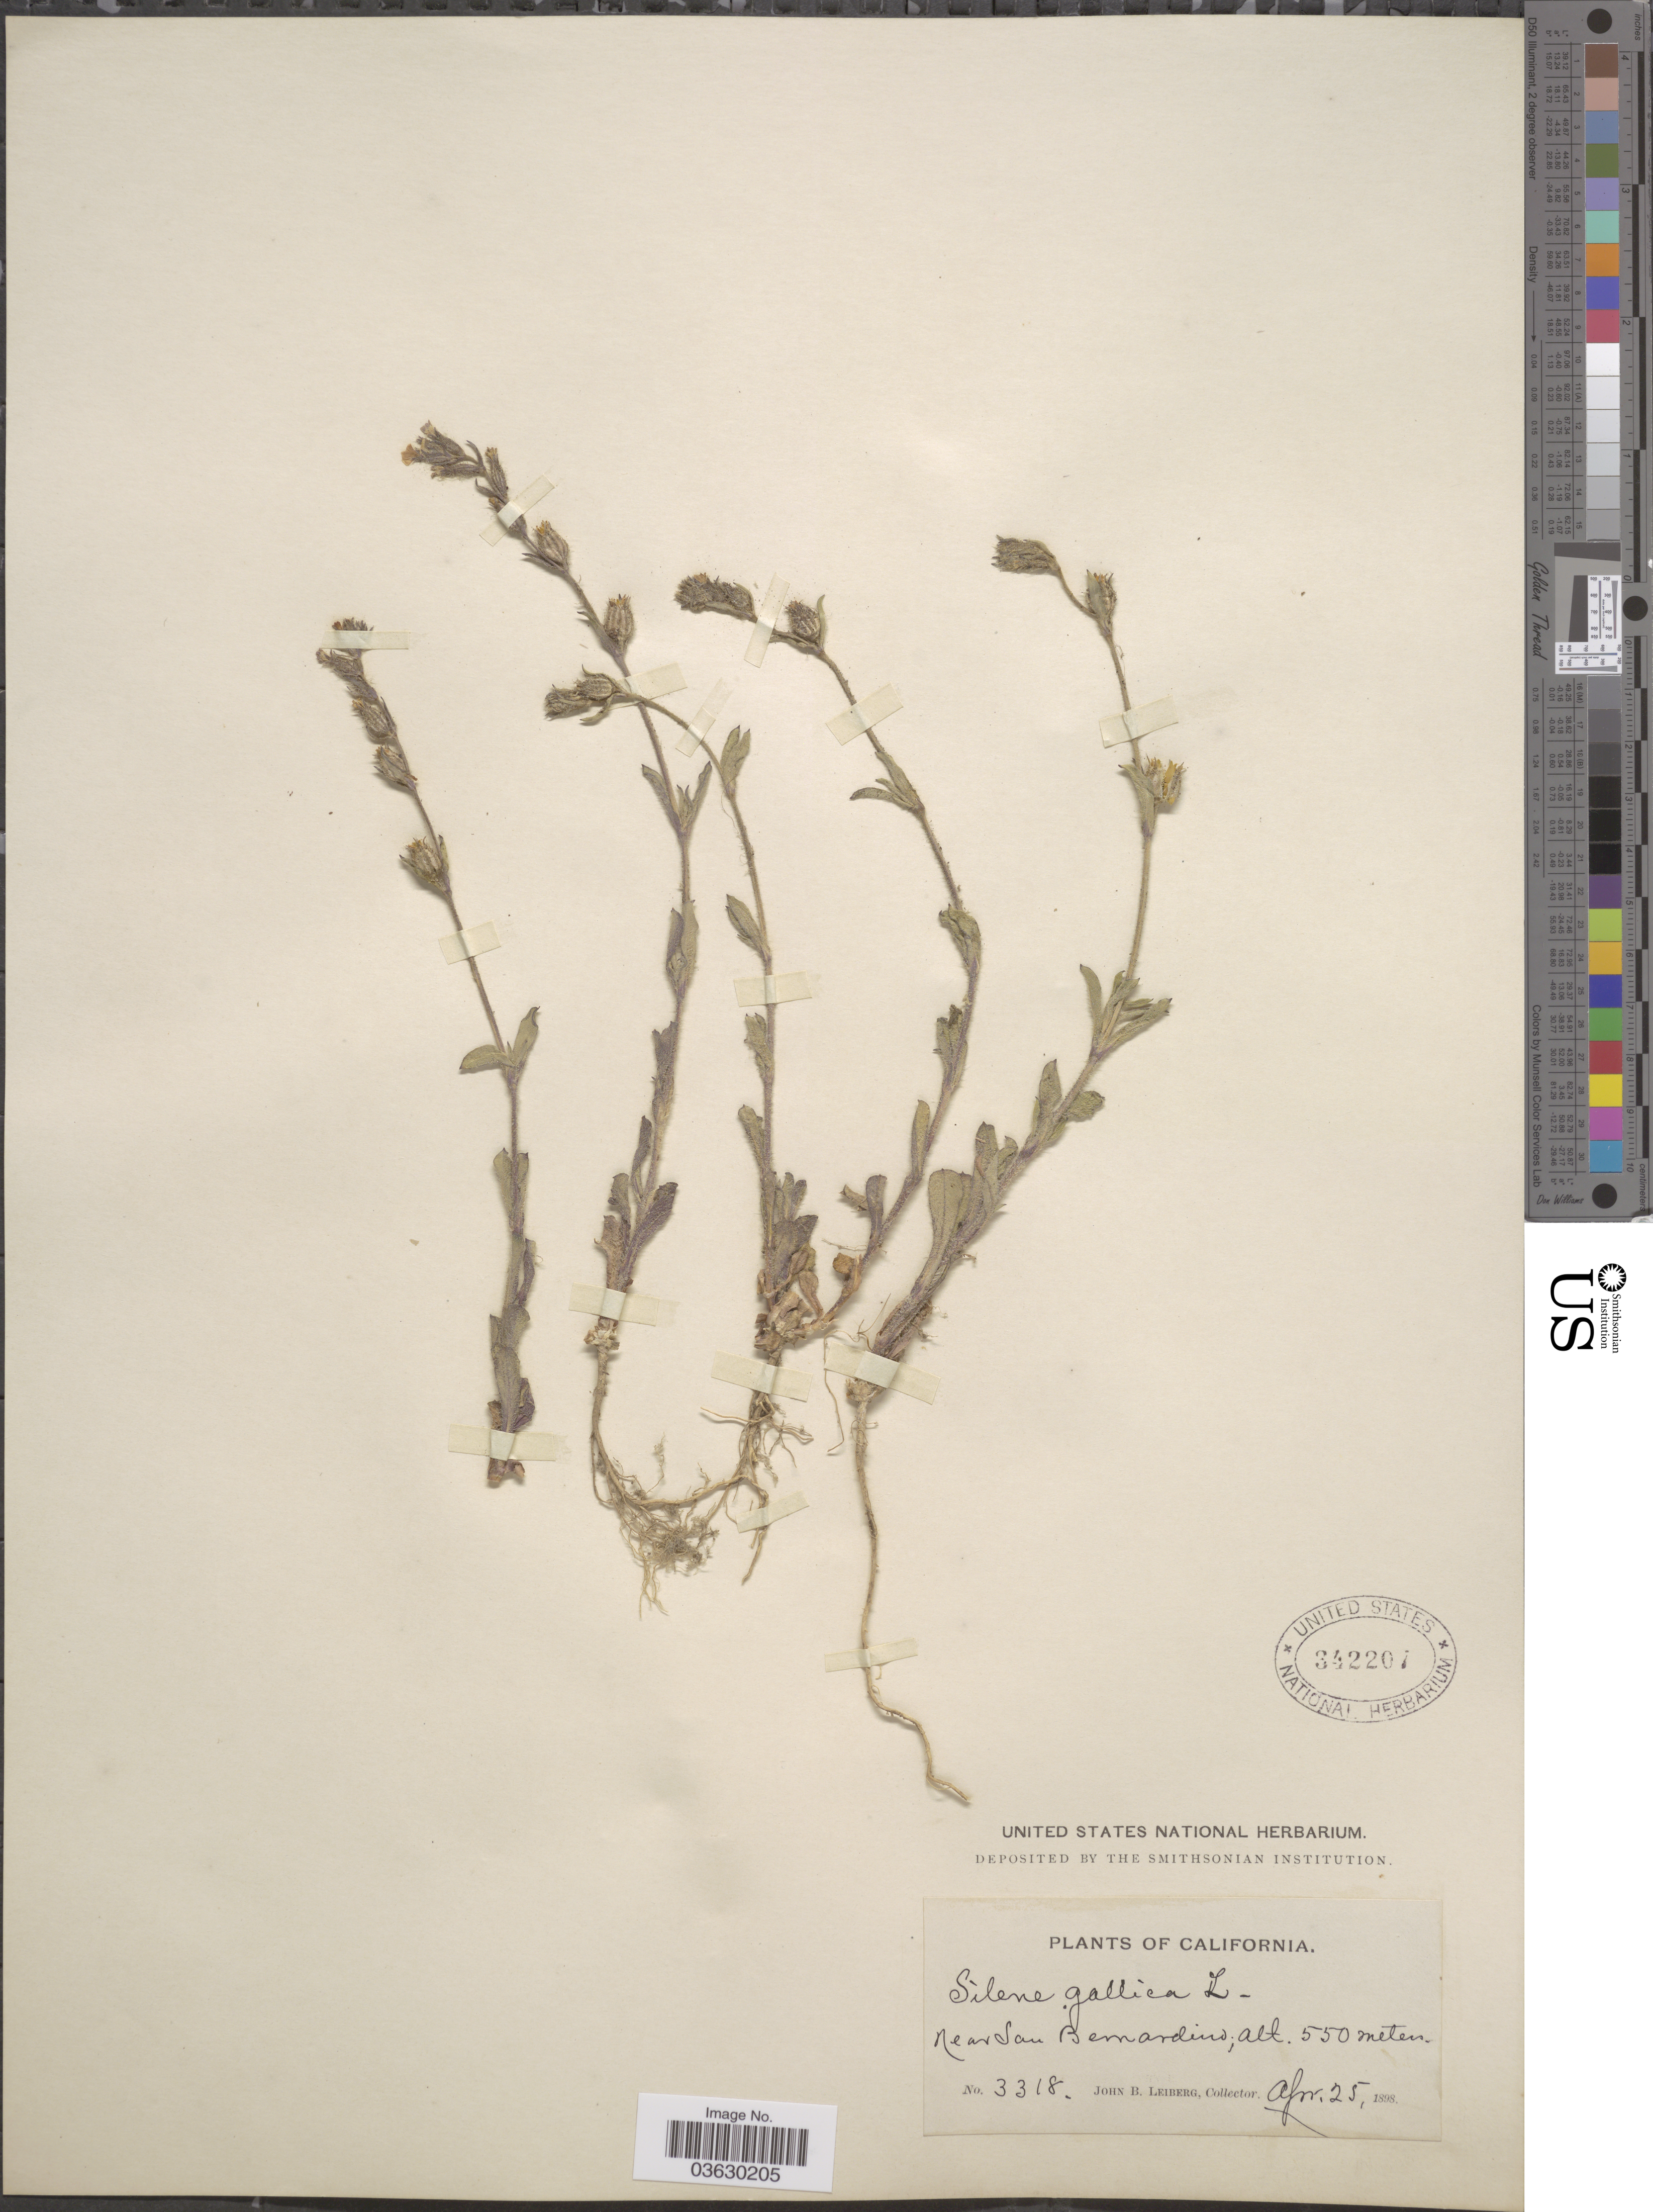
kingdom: Plantae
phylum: Tracheophyta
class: Magnoliopsida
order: Caryophyllales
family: Caryophyllaceae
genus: Silene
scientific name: Silene gallica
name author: L.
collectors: J. B. Leiberg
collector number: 3318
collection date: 1898-04-25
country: United States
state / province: California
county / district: San Bernardino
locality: Near San Bernardino.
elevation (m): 550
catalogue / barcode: US 342207